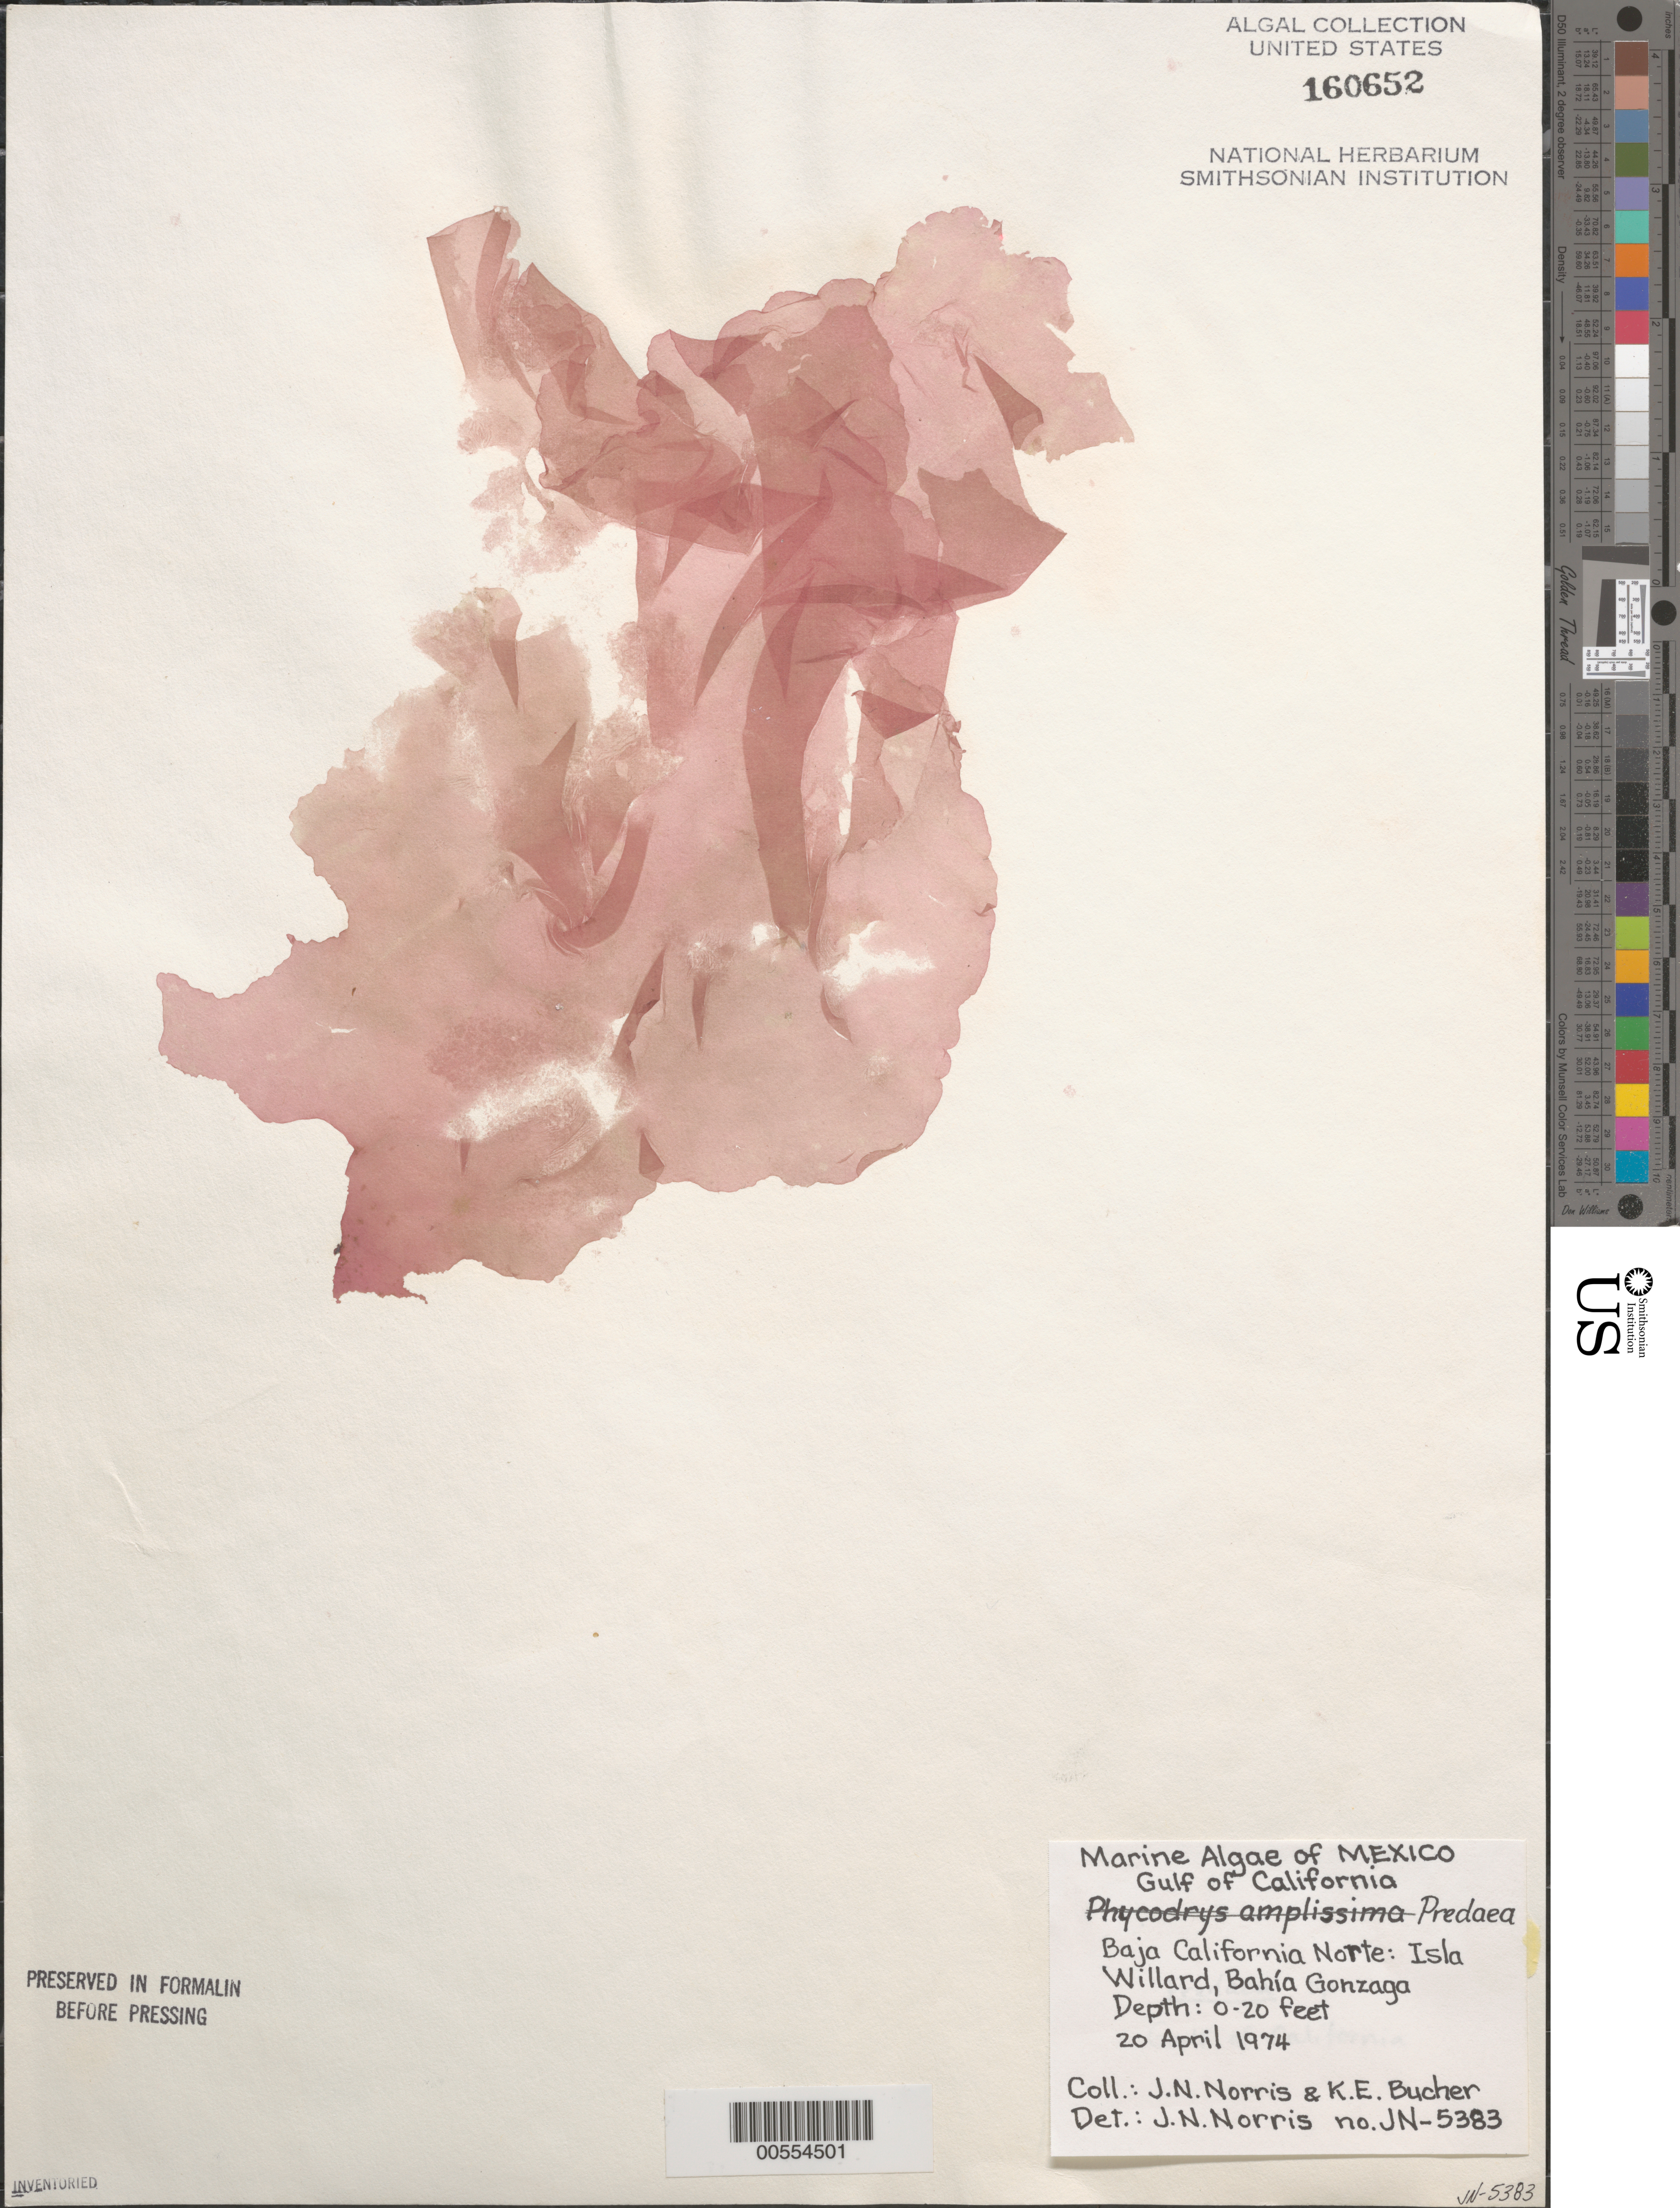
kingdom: Plantae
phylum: Rhodophyta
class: Florideophyceae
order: Nemastomatales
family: Nemastomataceae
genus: Predaea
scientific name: Predaea sp.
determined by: Norris, James N.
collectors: J. N. Norris & K. E. Bucher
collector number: JN-5383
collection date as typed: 20 Apr 1974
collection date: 1974-04-20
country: Mexico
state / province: Baja California Norte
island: Isla Willard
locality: Bahia San Luis Gonzaga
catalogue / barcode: US 160652